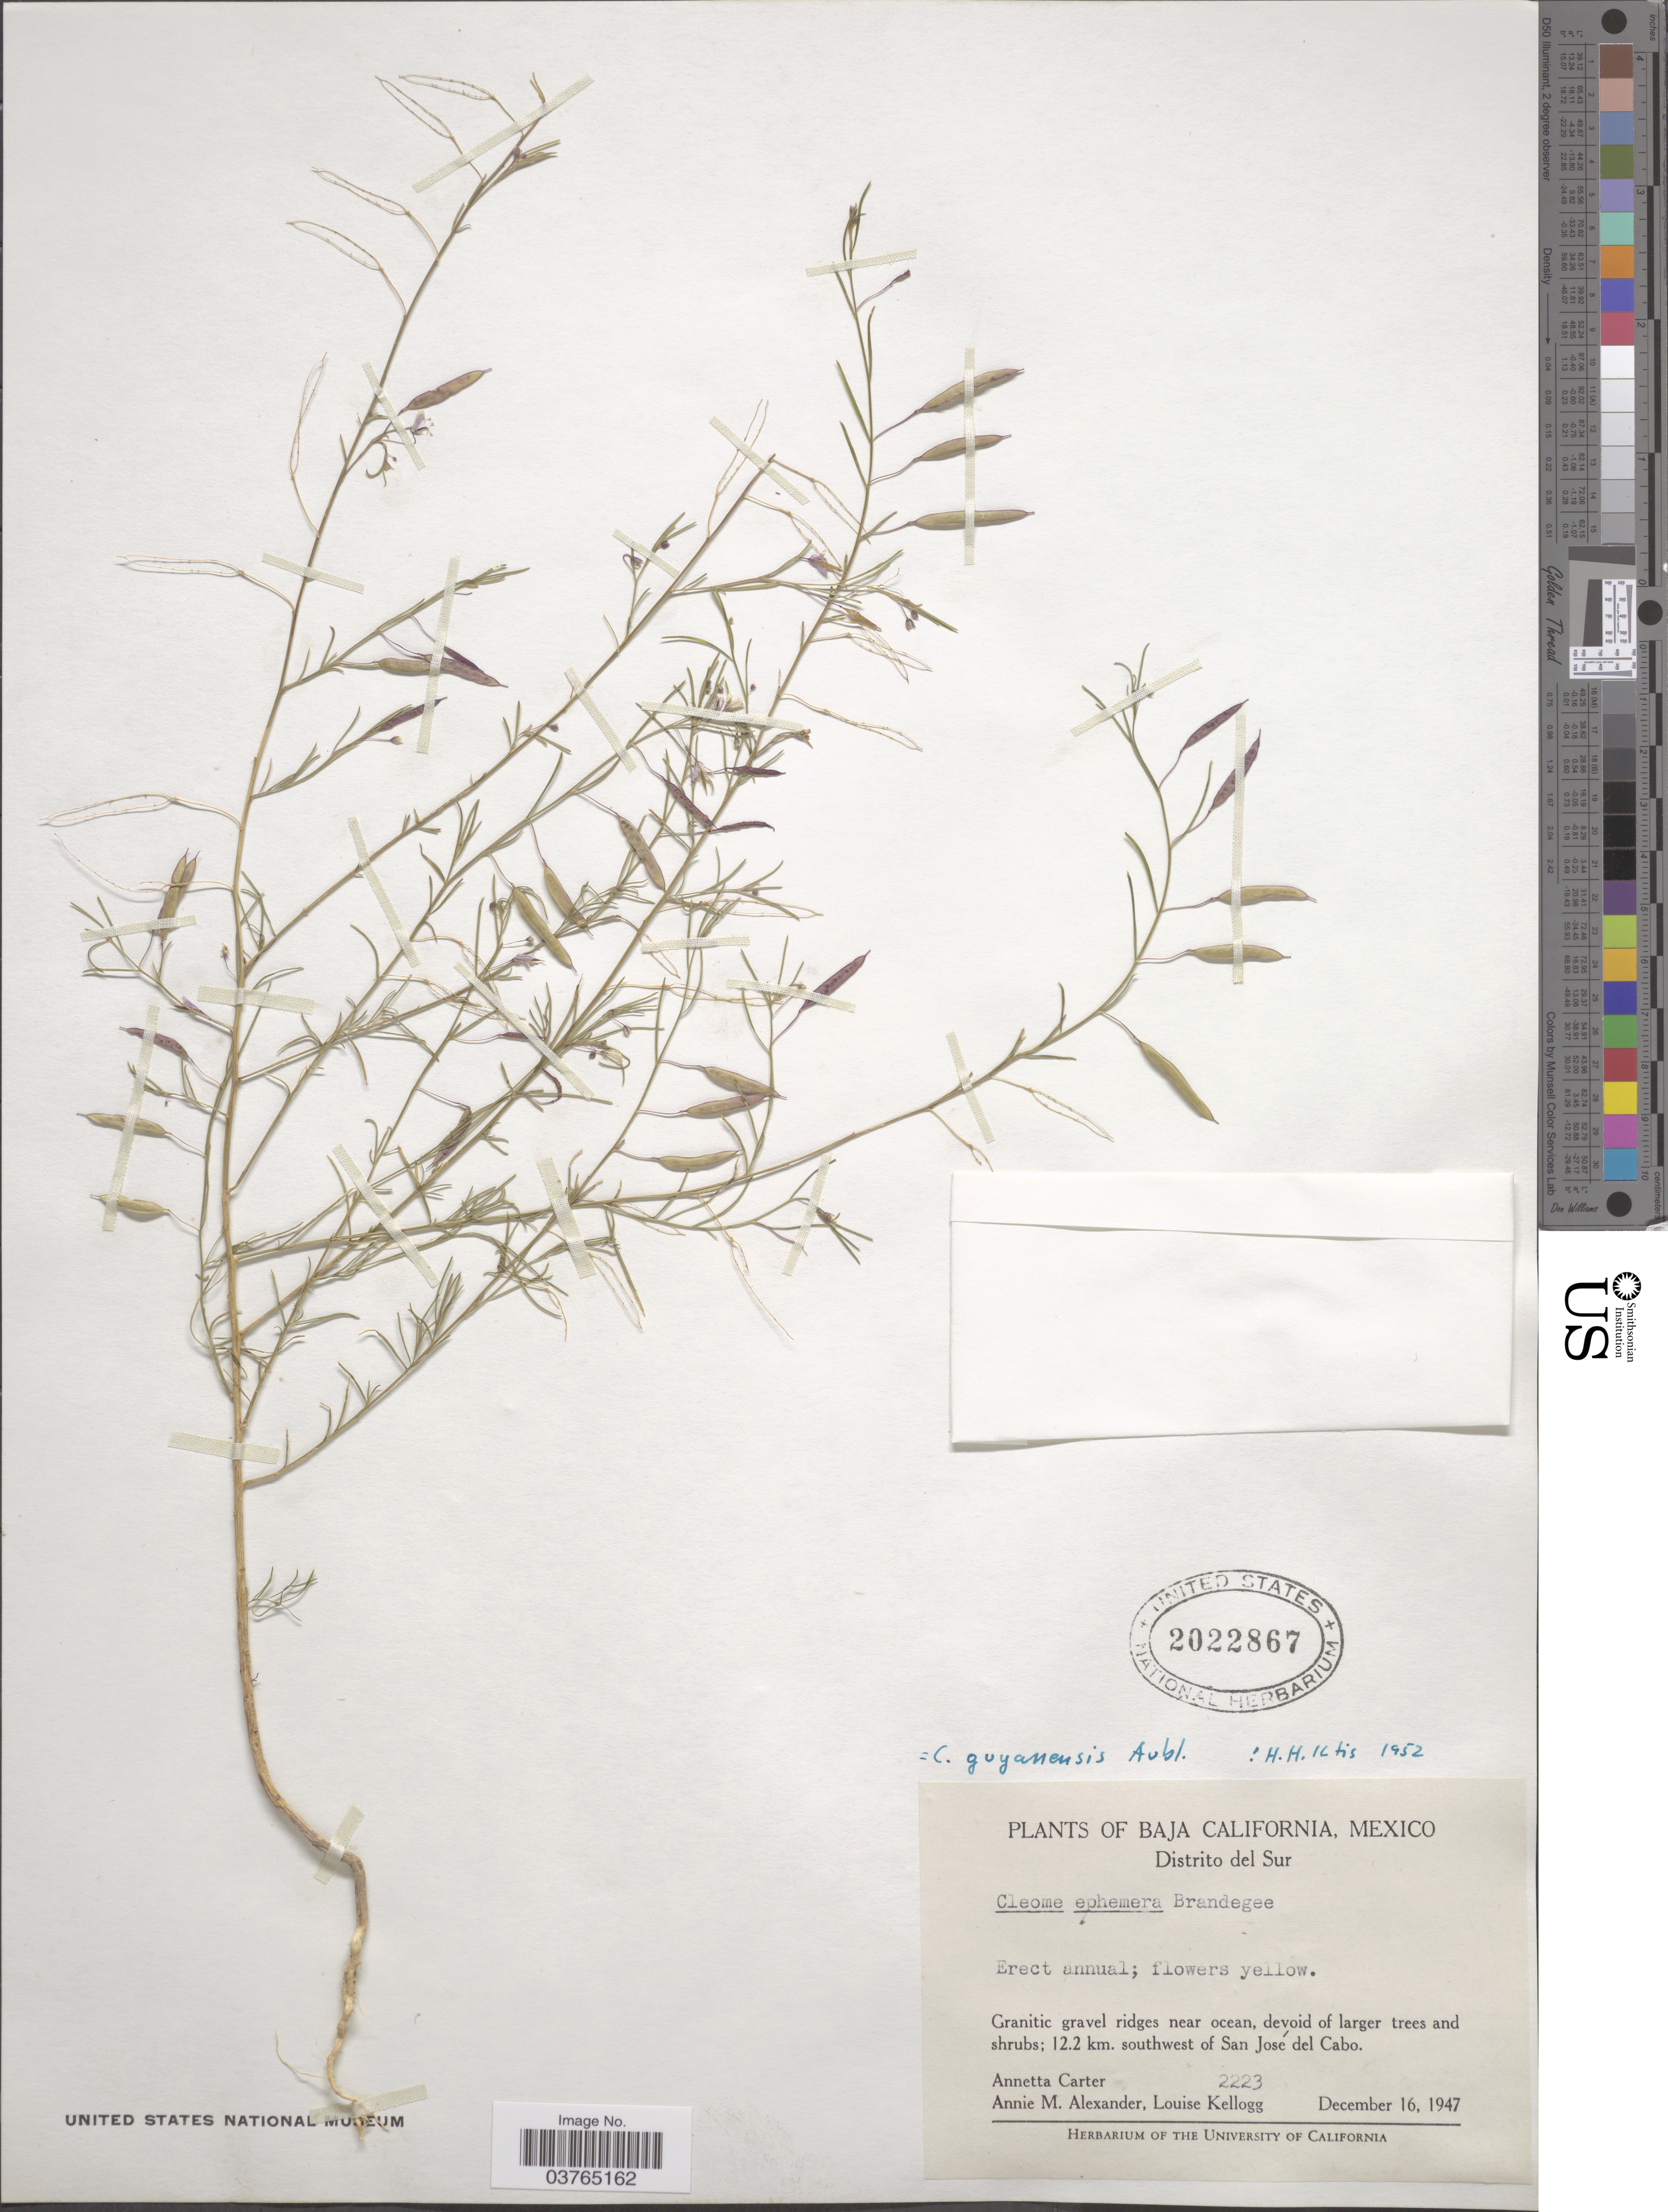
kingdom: Plantae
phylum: Tracheophyta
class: Magnoliopsida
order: Brassicales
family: Cleomaceae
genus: Physostemon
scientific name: Physostemon guianensis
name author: (Aubl.) Malme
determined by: Strong, M. T., (US), Smithsonian Institution - National Museum of Natural History (UNITED STATES)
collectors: A. Carter, A. M. Alexander & L. Kellogg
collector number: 2223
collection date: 1947-12-16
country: Mexico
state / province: Baja California Sur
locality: Distrito del Sur. 12.2 km. southwest of San José del Cabo.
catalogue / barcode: US 2022867